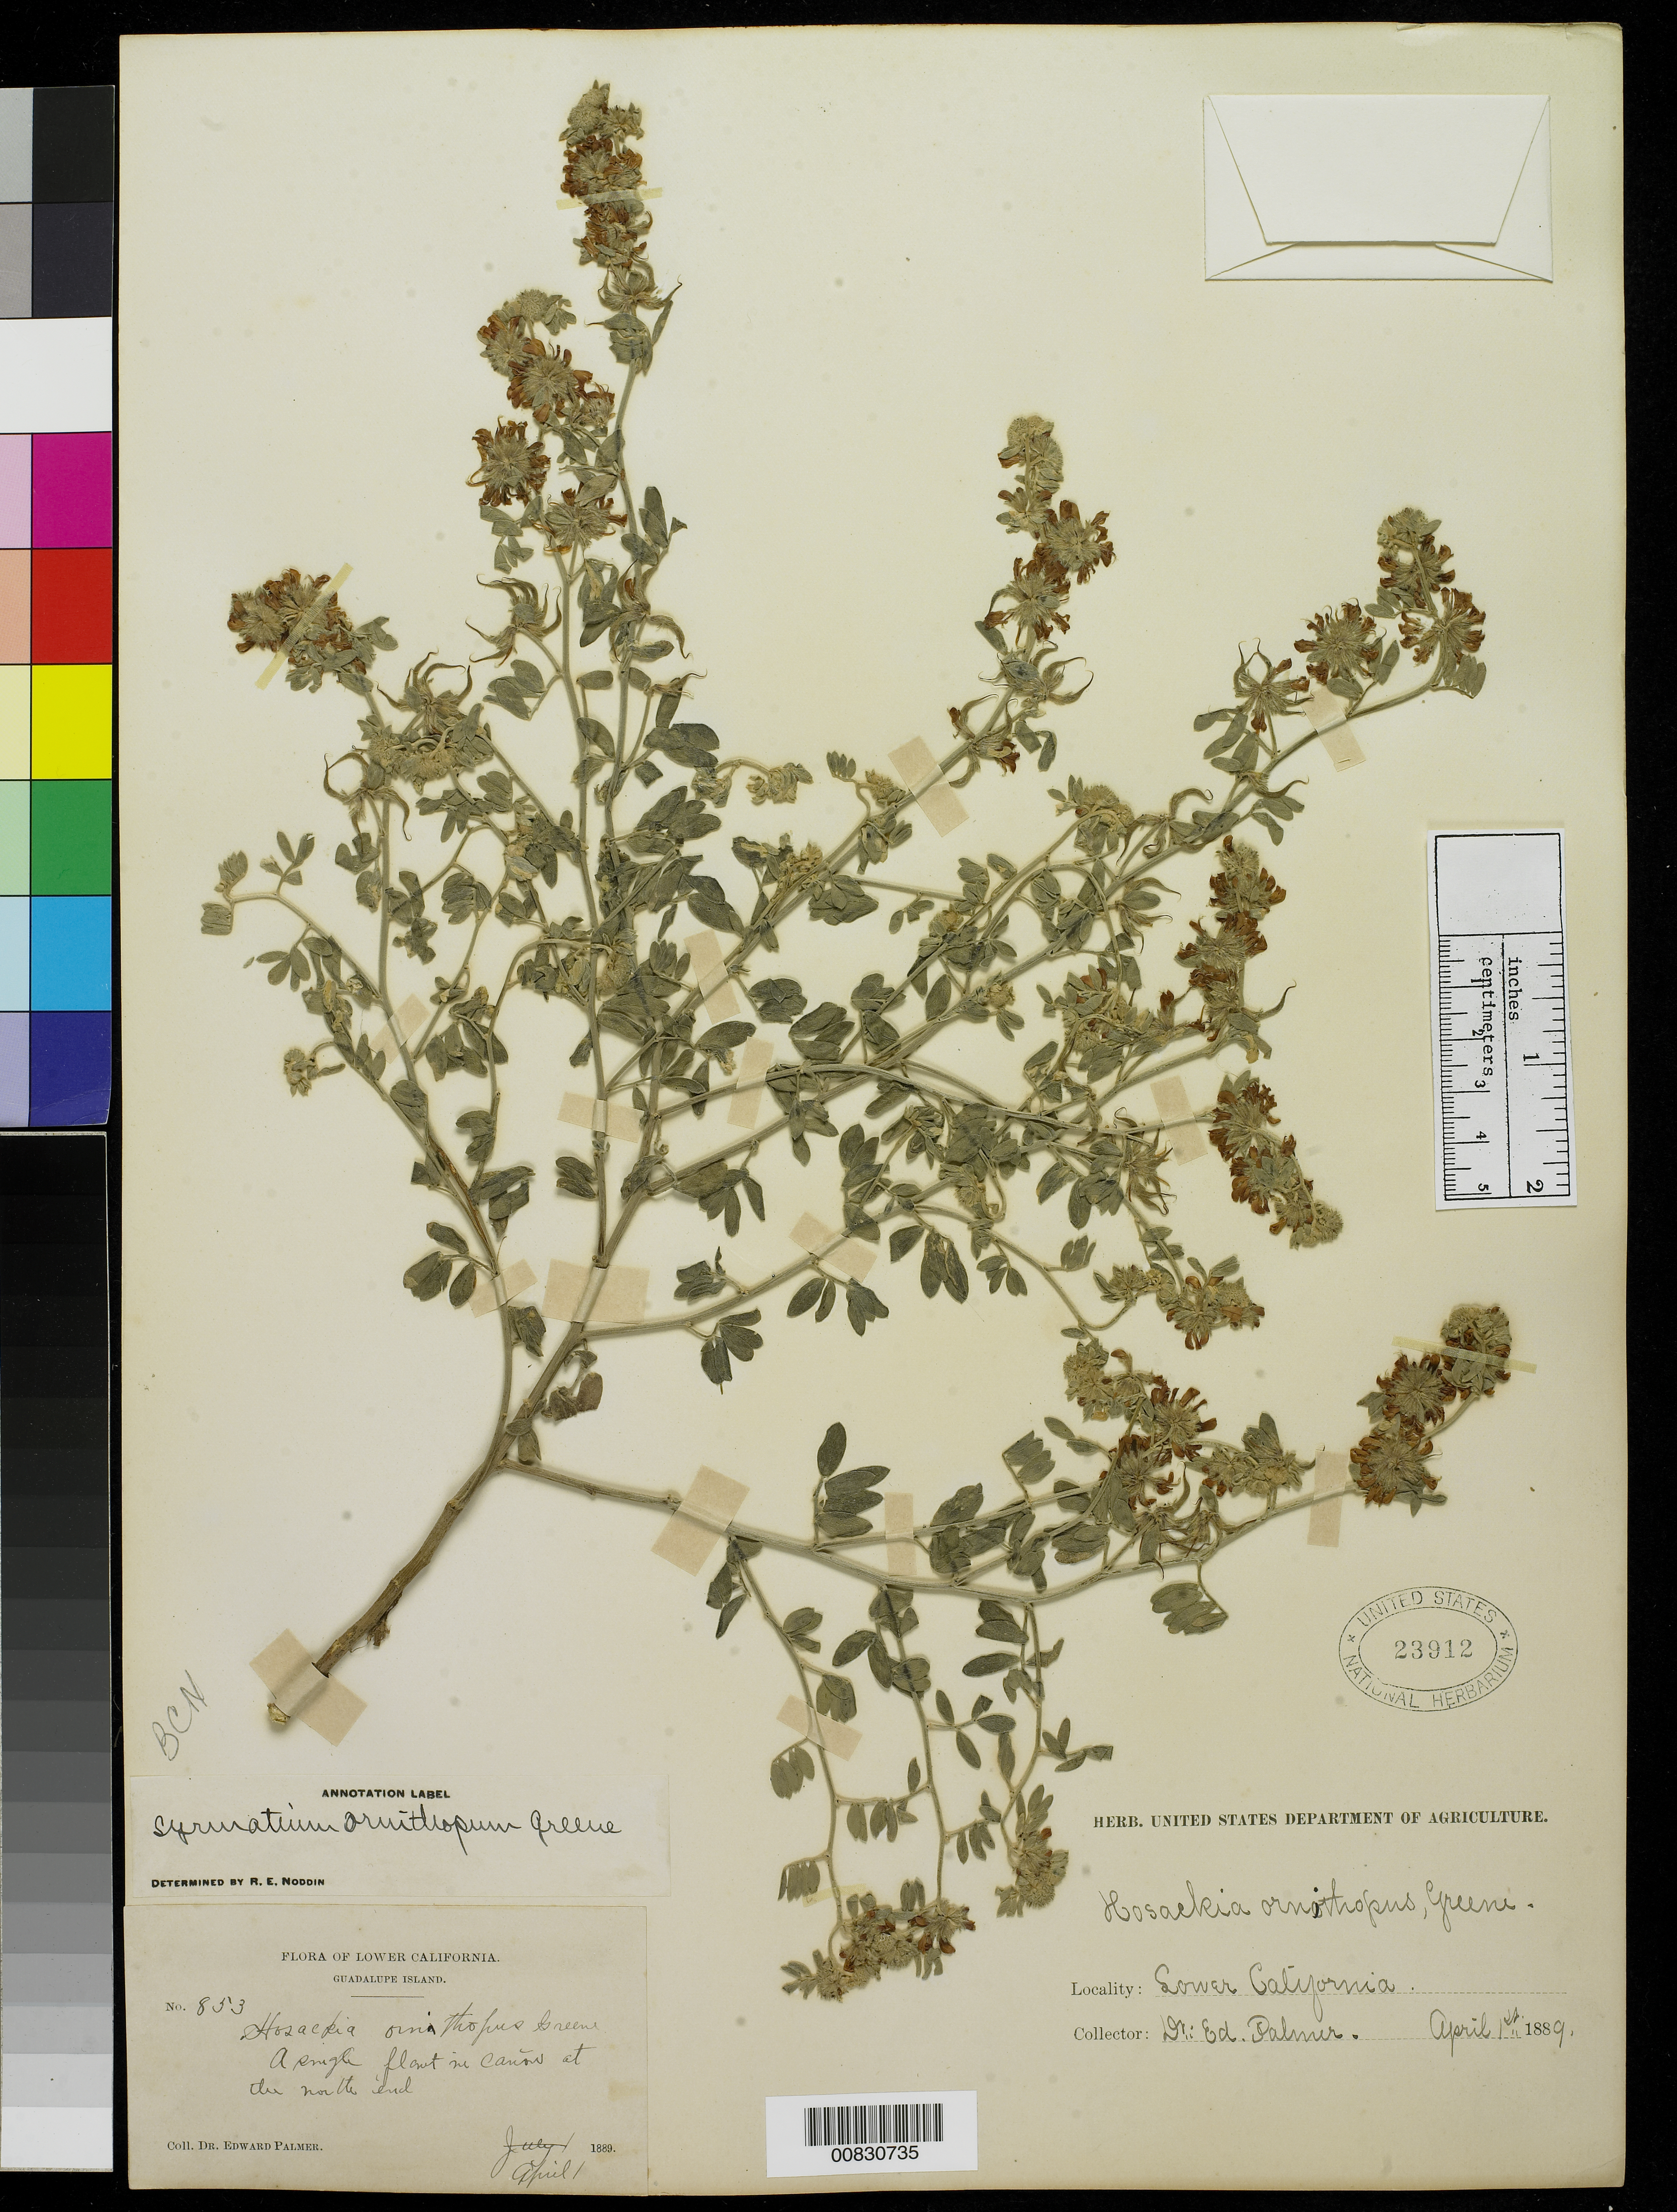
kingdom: Plantae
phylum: Tracheophyta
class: Magnoliopsida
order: Fabales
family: Fabaceae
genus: Syrmatium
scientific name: Syrmatium argophyllum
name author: (A. Gray) Greene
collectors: E. Palmer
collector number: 853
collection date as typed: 01 Apr 1889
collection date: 1889-04-01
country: Mexico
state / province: Baja California Norte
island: Guadalupe I.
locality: Guadalupe Island, Baja California. In cañon at the north end.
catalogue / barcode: US 23912